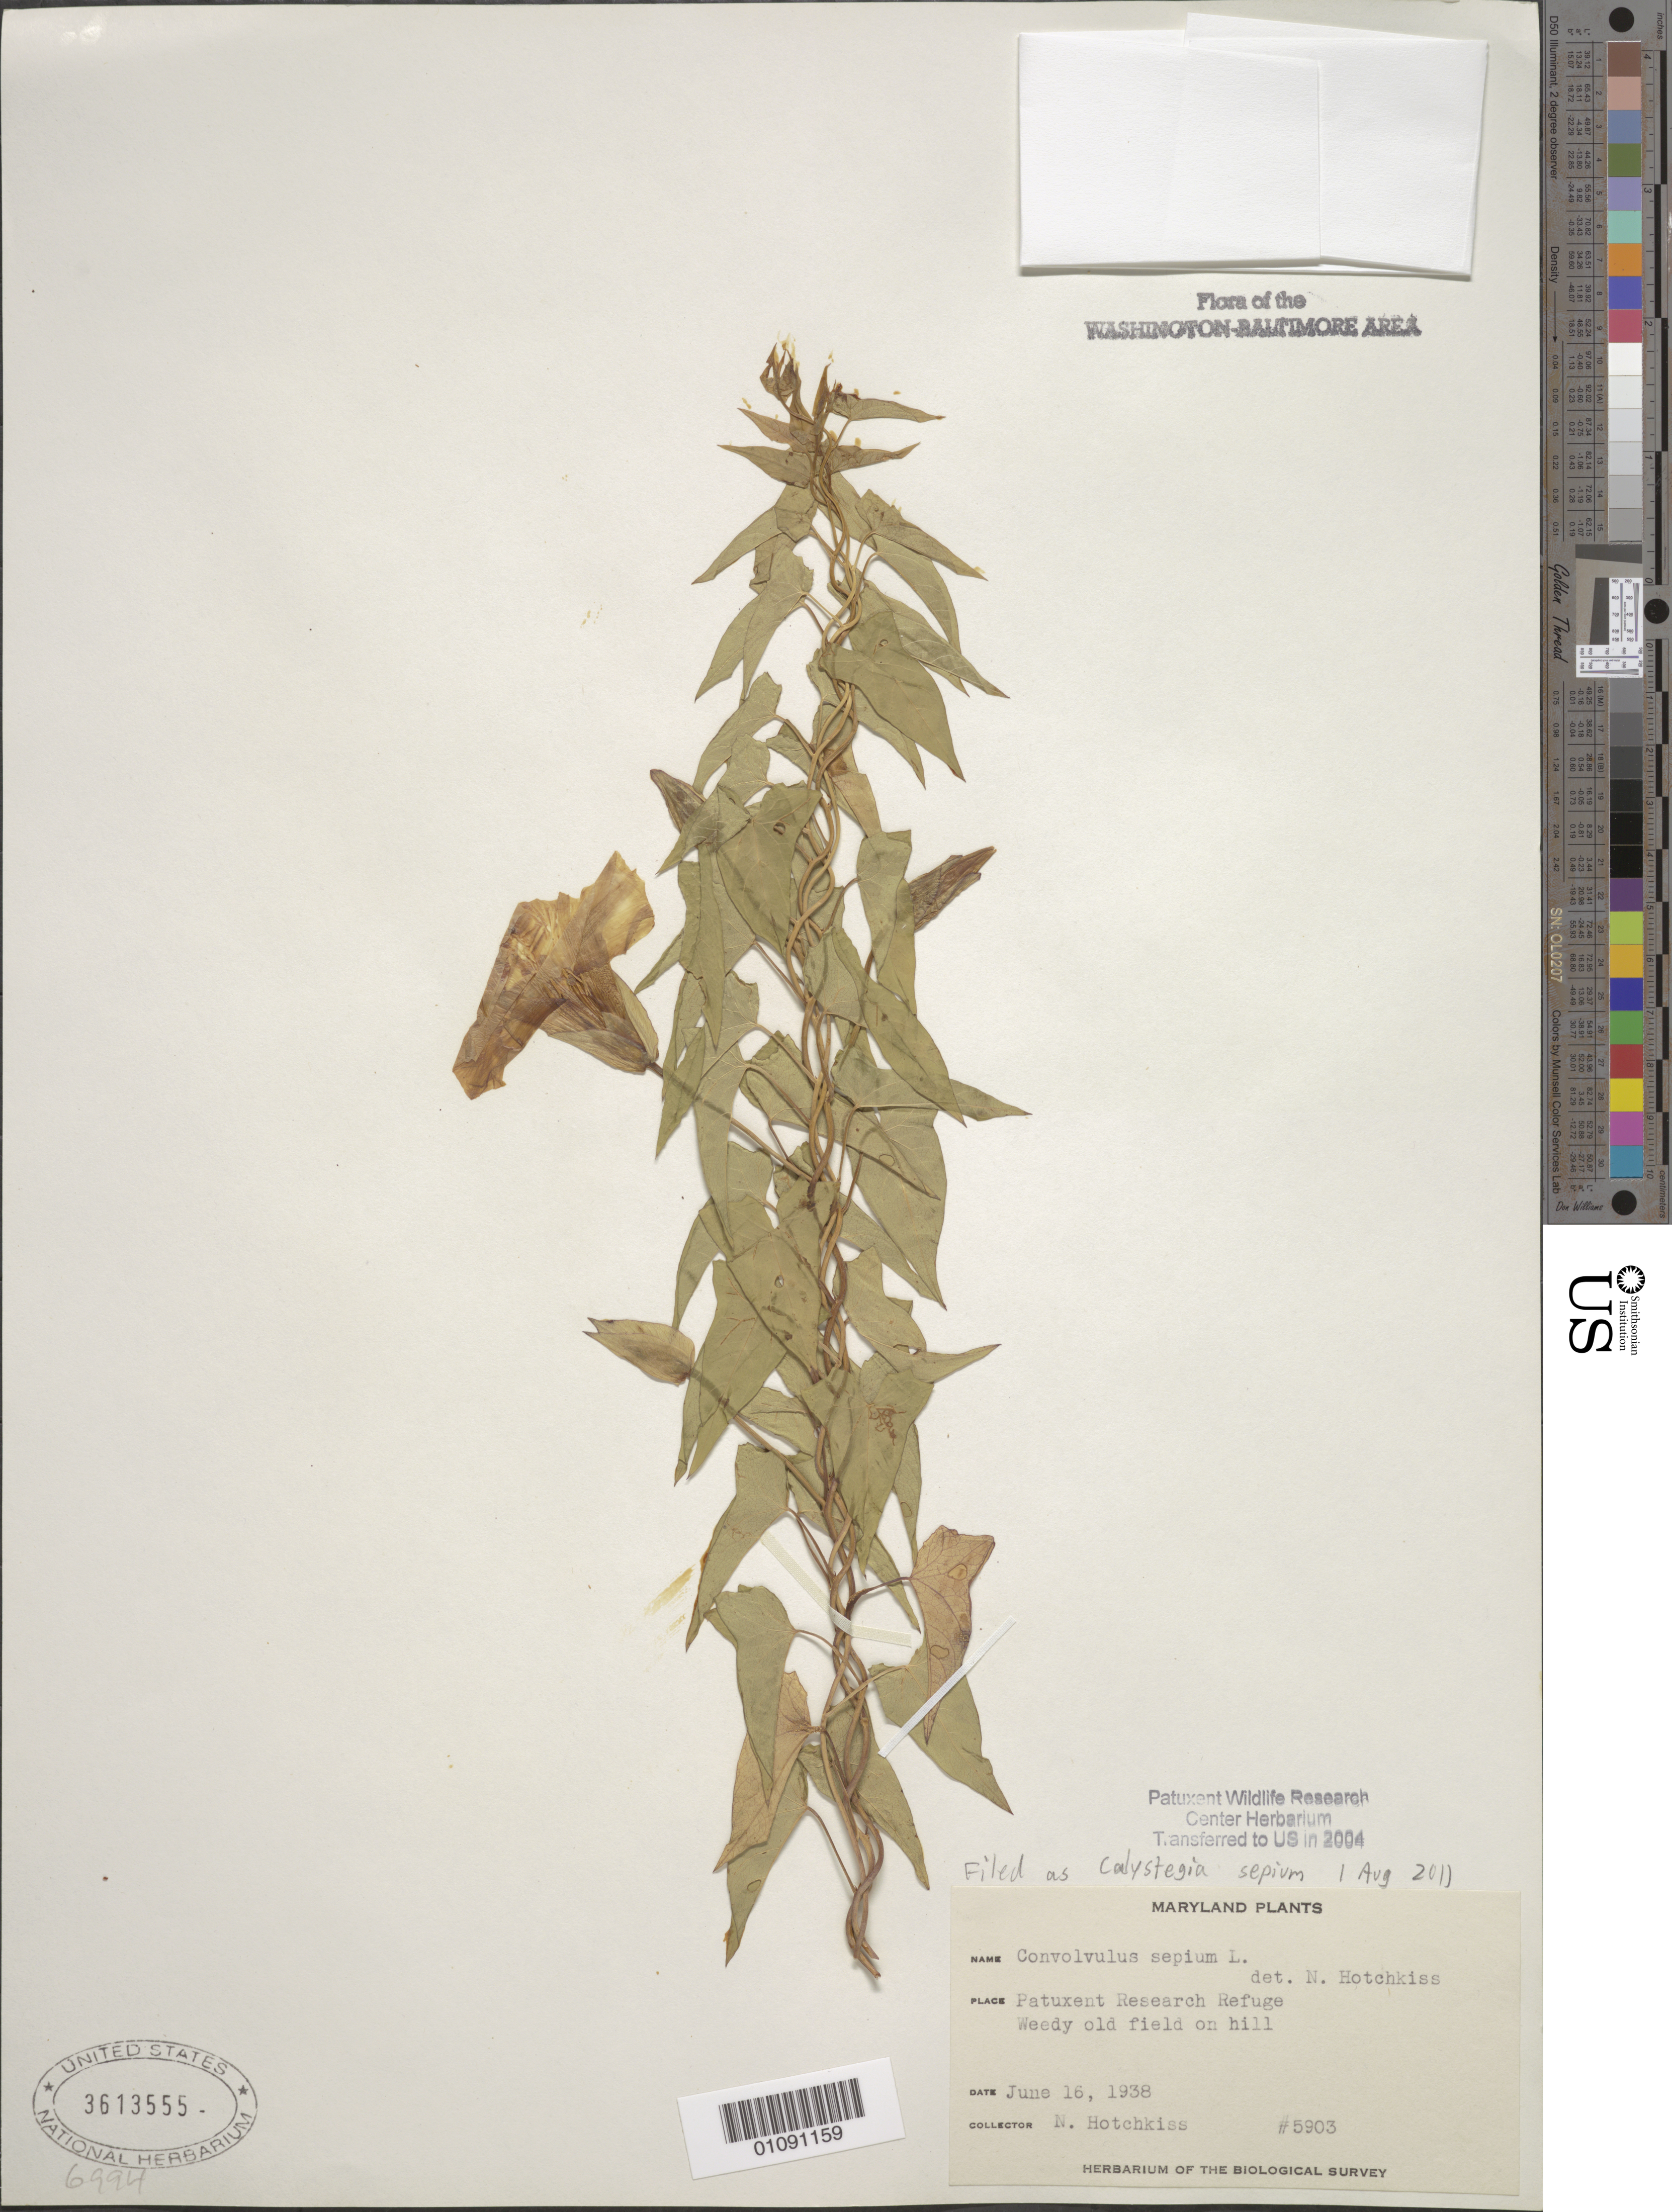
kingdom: Plantae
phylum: Tracheophyta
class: Magnoliopsida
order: Solanales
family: Convolvulaceae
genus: Calystegia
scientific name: Calystegia sepium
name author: (L.) R. Br.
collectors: N. Hotchkiss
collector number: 5903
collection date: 1938-06-16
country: United States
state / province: Maryland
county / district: Prince George's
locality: Patuxent Wildlife Refuge.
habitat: Weedy old field on hill.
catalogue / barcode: US 3613555